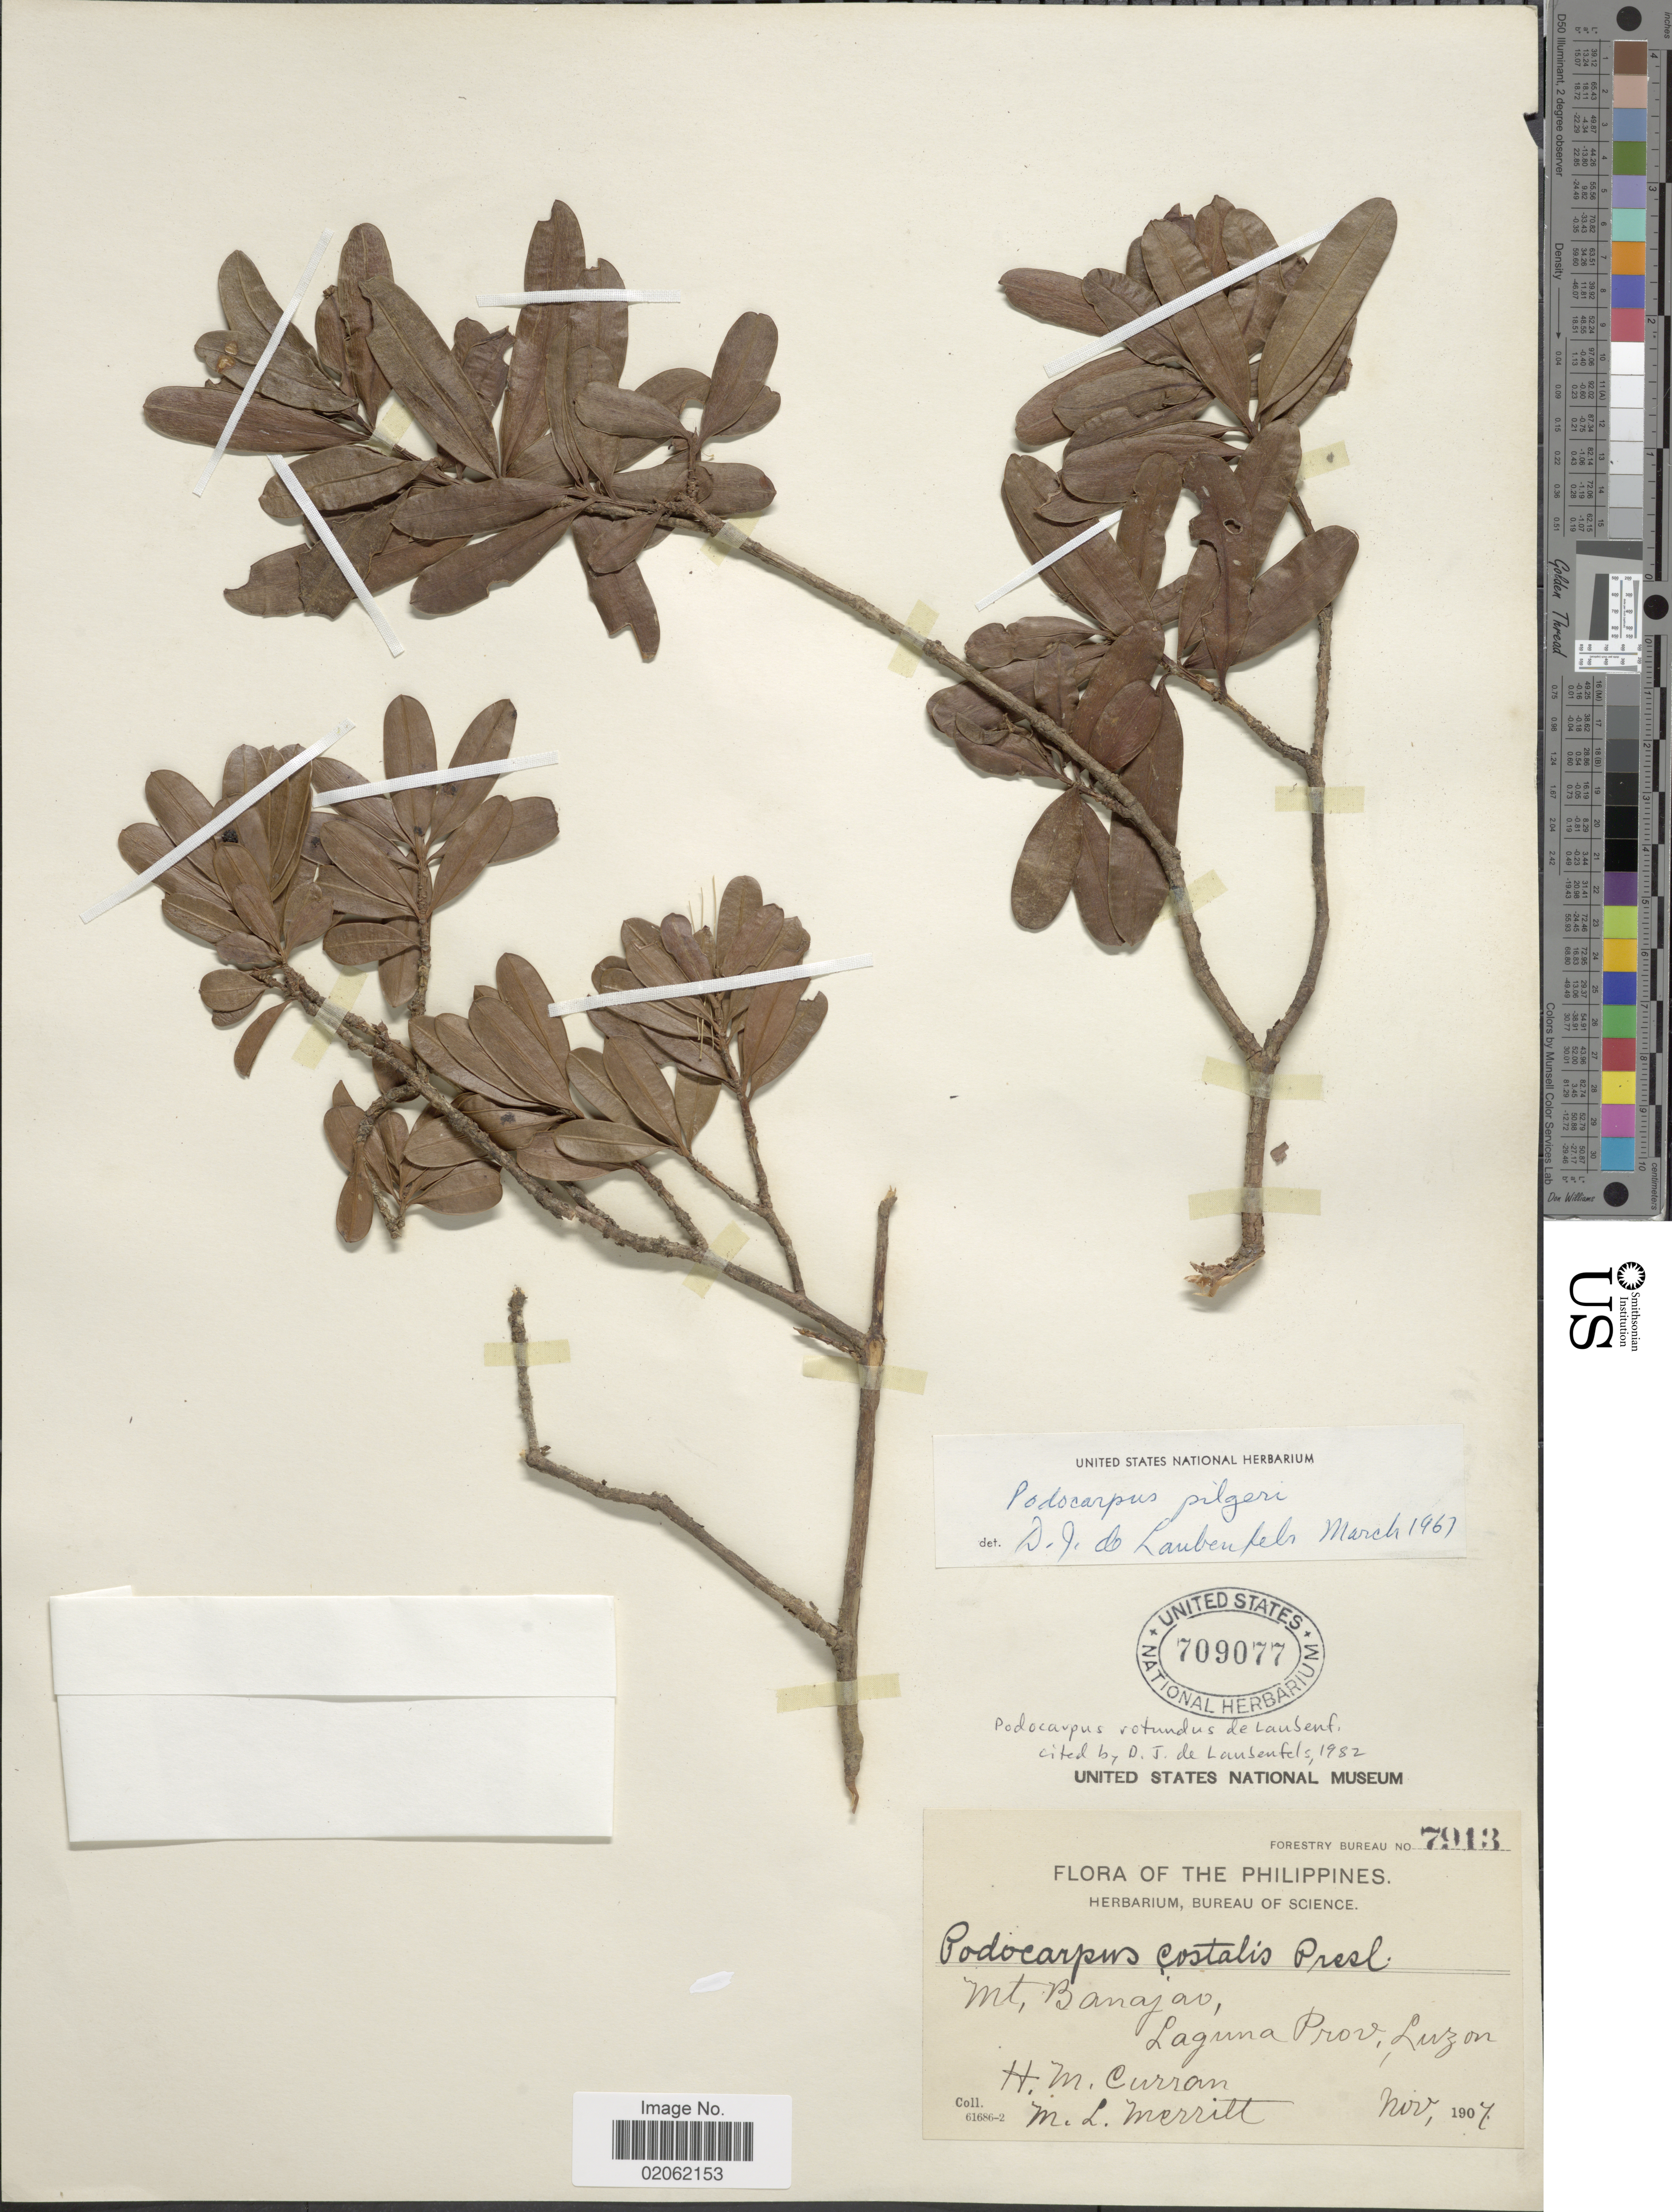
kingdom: Plantae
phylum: Tracheophyta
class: Pinopsida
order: Pinales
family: Podocarpaceae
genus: Podocarpus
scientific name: Podocarpus rotundus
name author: de Laub.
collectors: H. M. Curran & M. L. Merritt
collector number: Forestry Bureau 7913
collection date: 1907-11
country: Philippines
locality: Mt Banajao, Laguna Prov., Luzon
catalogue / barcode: US 709077